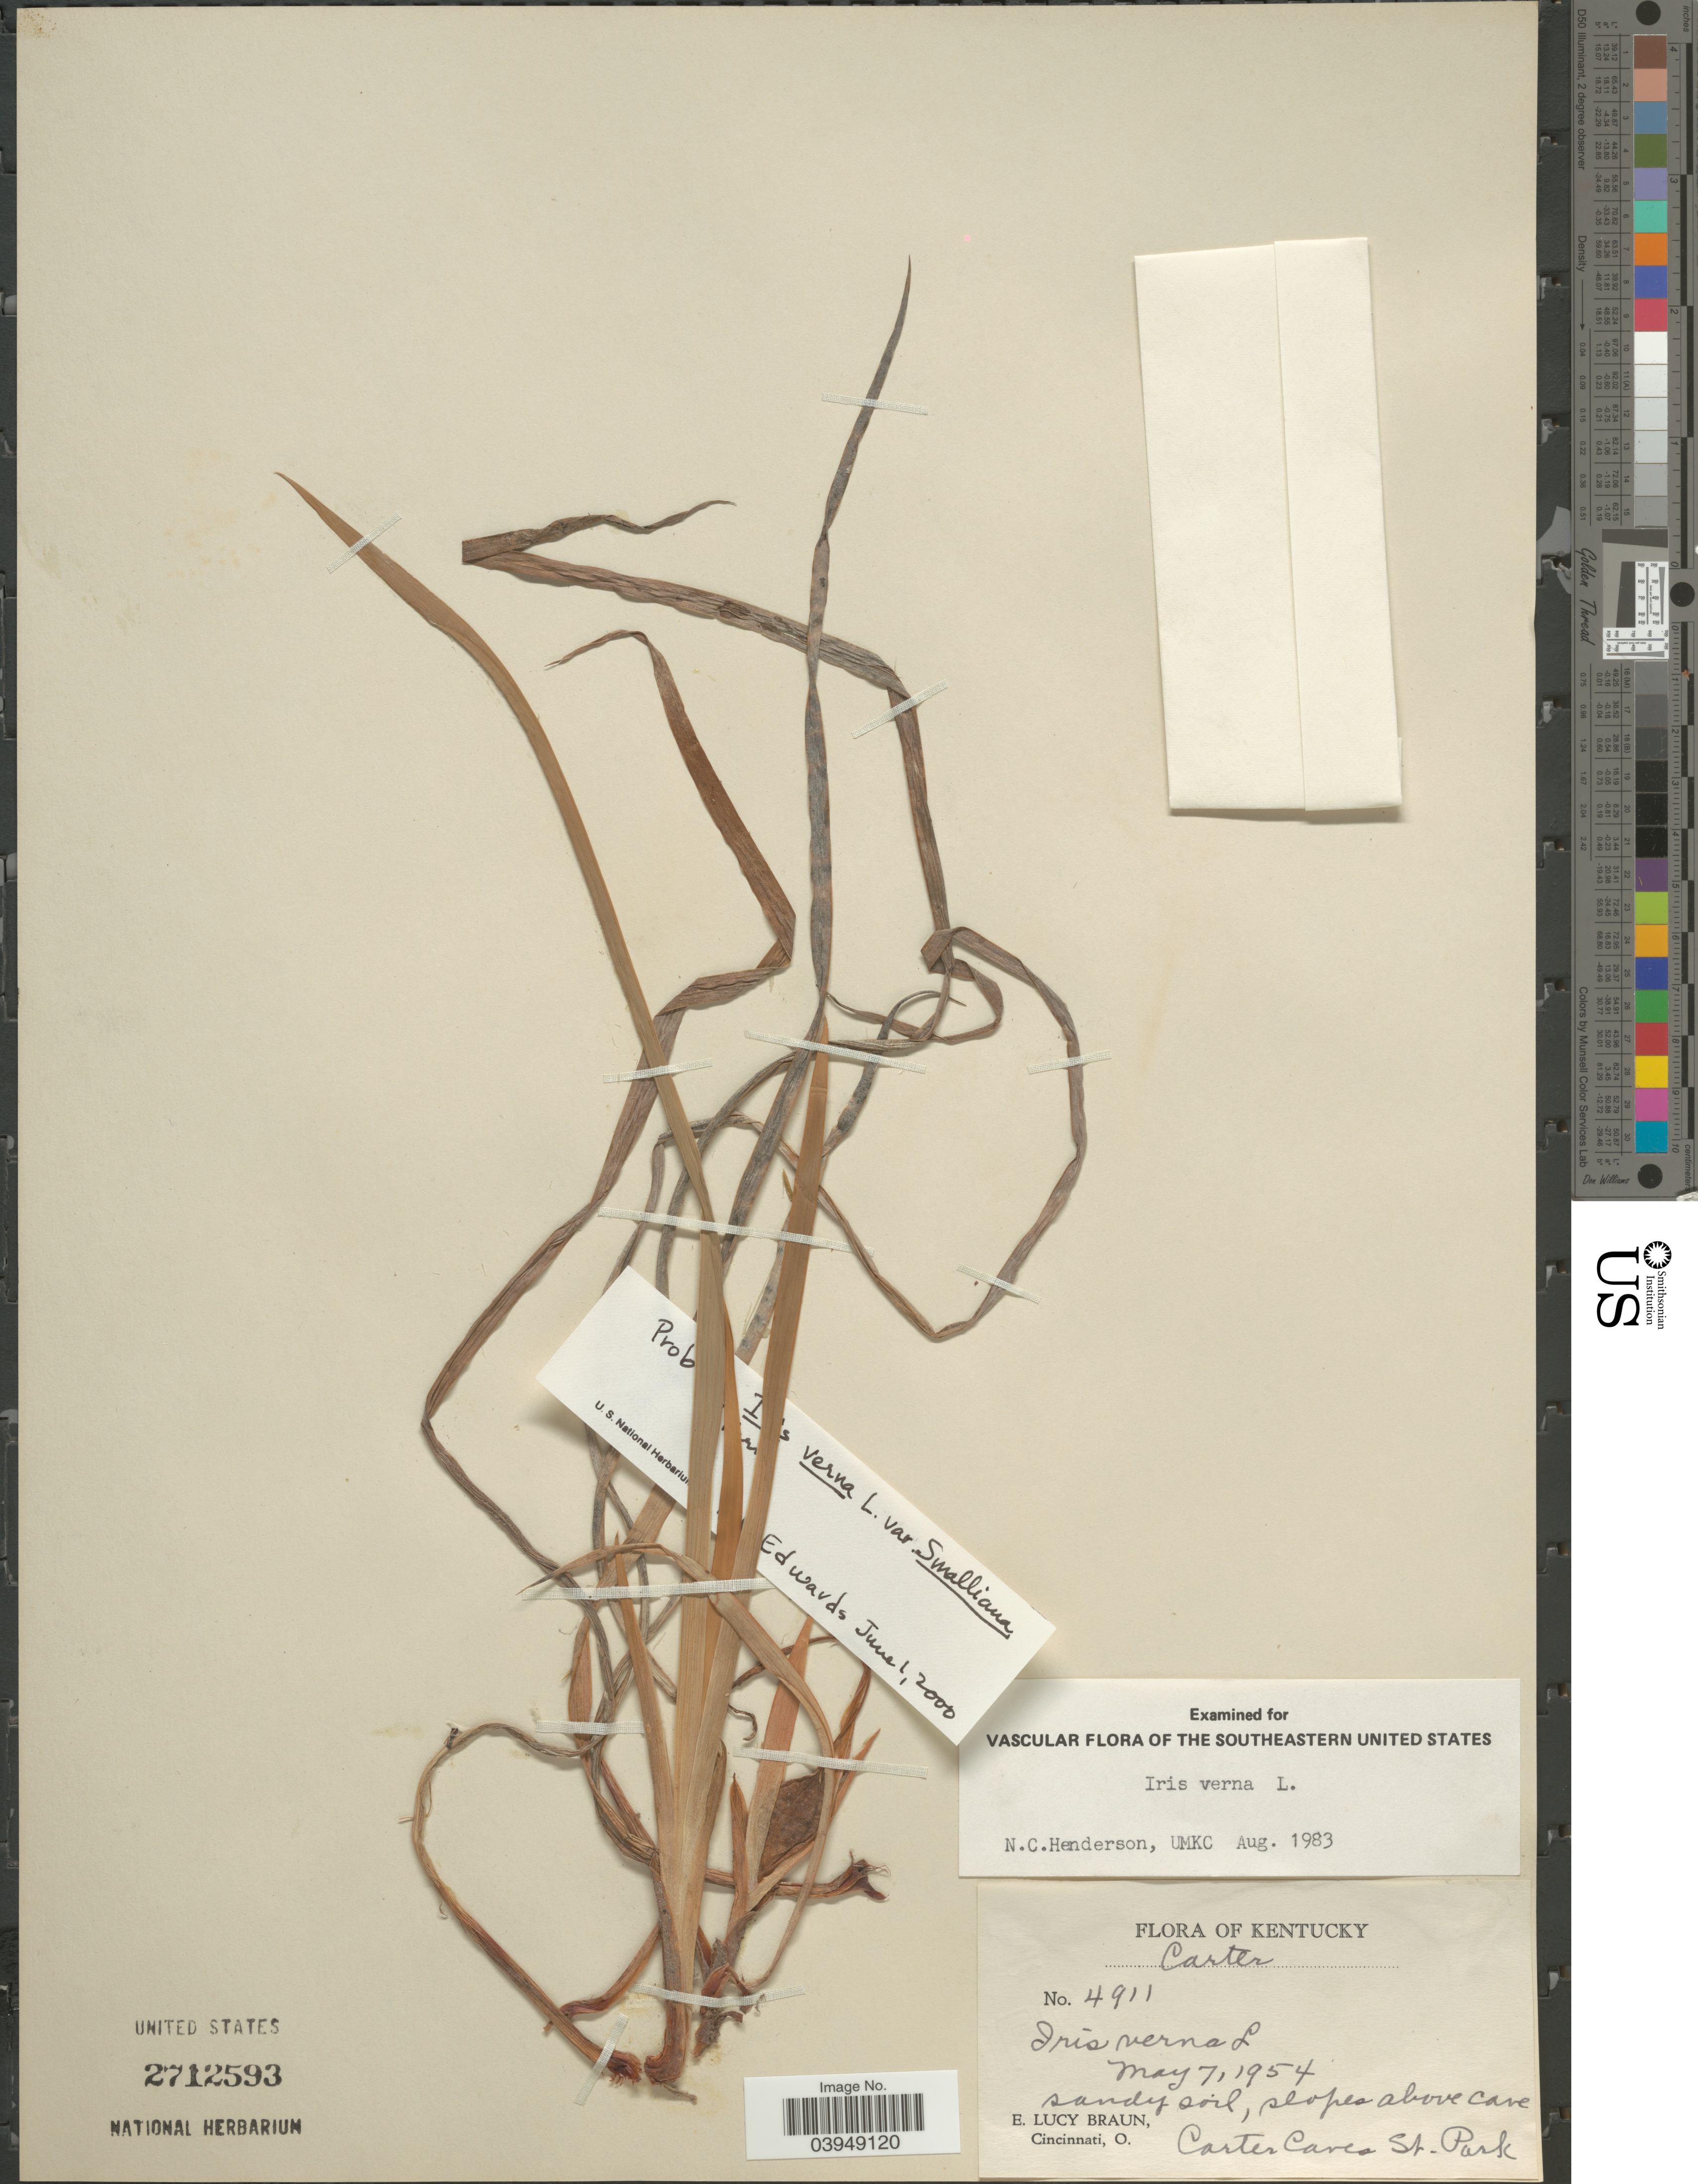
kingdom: Plantae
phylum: Tracheophyta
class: Liliopsida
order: Asparagales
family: Iridaceae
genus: Iris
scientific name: Iris verna var. smalliana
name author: Fernald ex M.E. Edwards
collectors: E. L. Braun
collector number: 4911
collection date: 1954-05-07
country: United States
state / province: Kentucky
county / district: Carter Co.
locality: Slopes above cave. Carter Caves St. Park.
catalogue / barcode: US 2712593